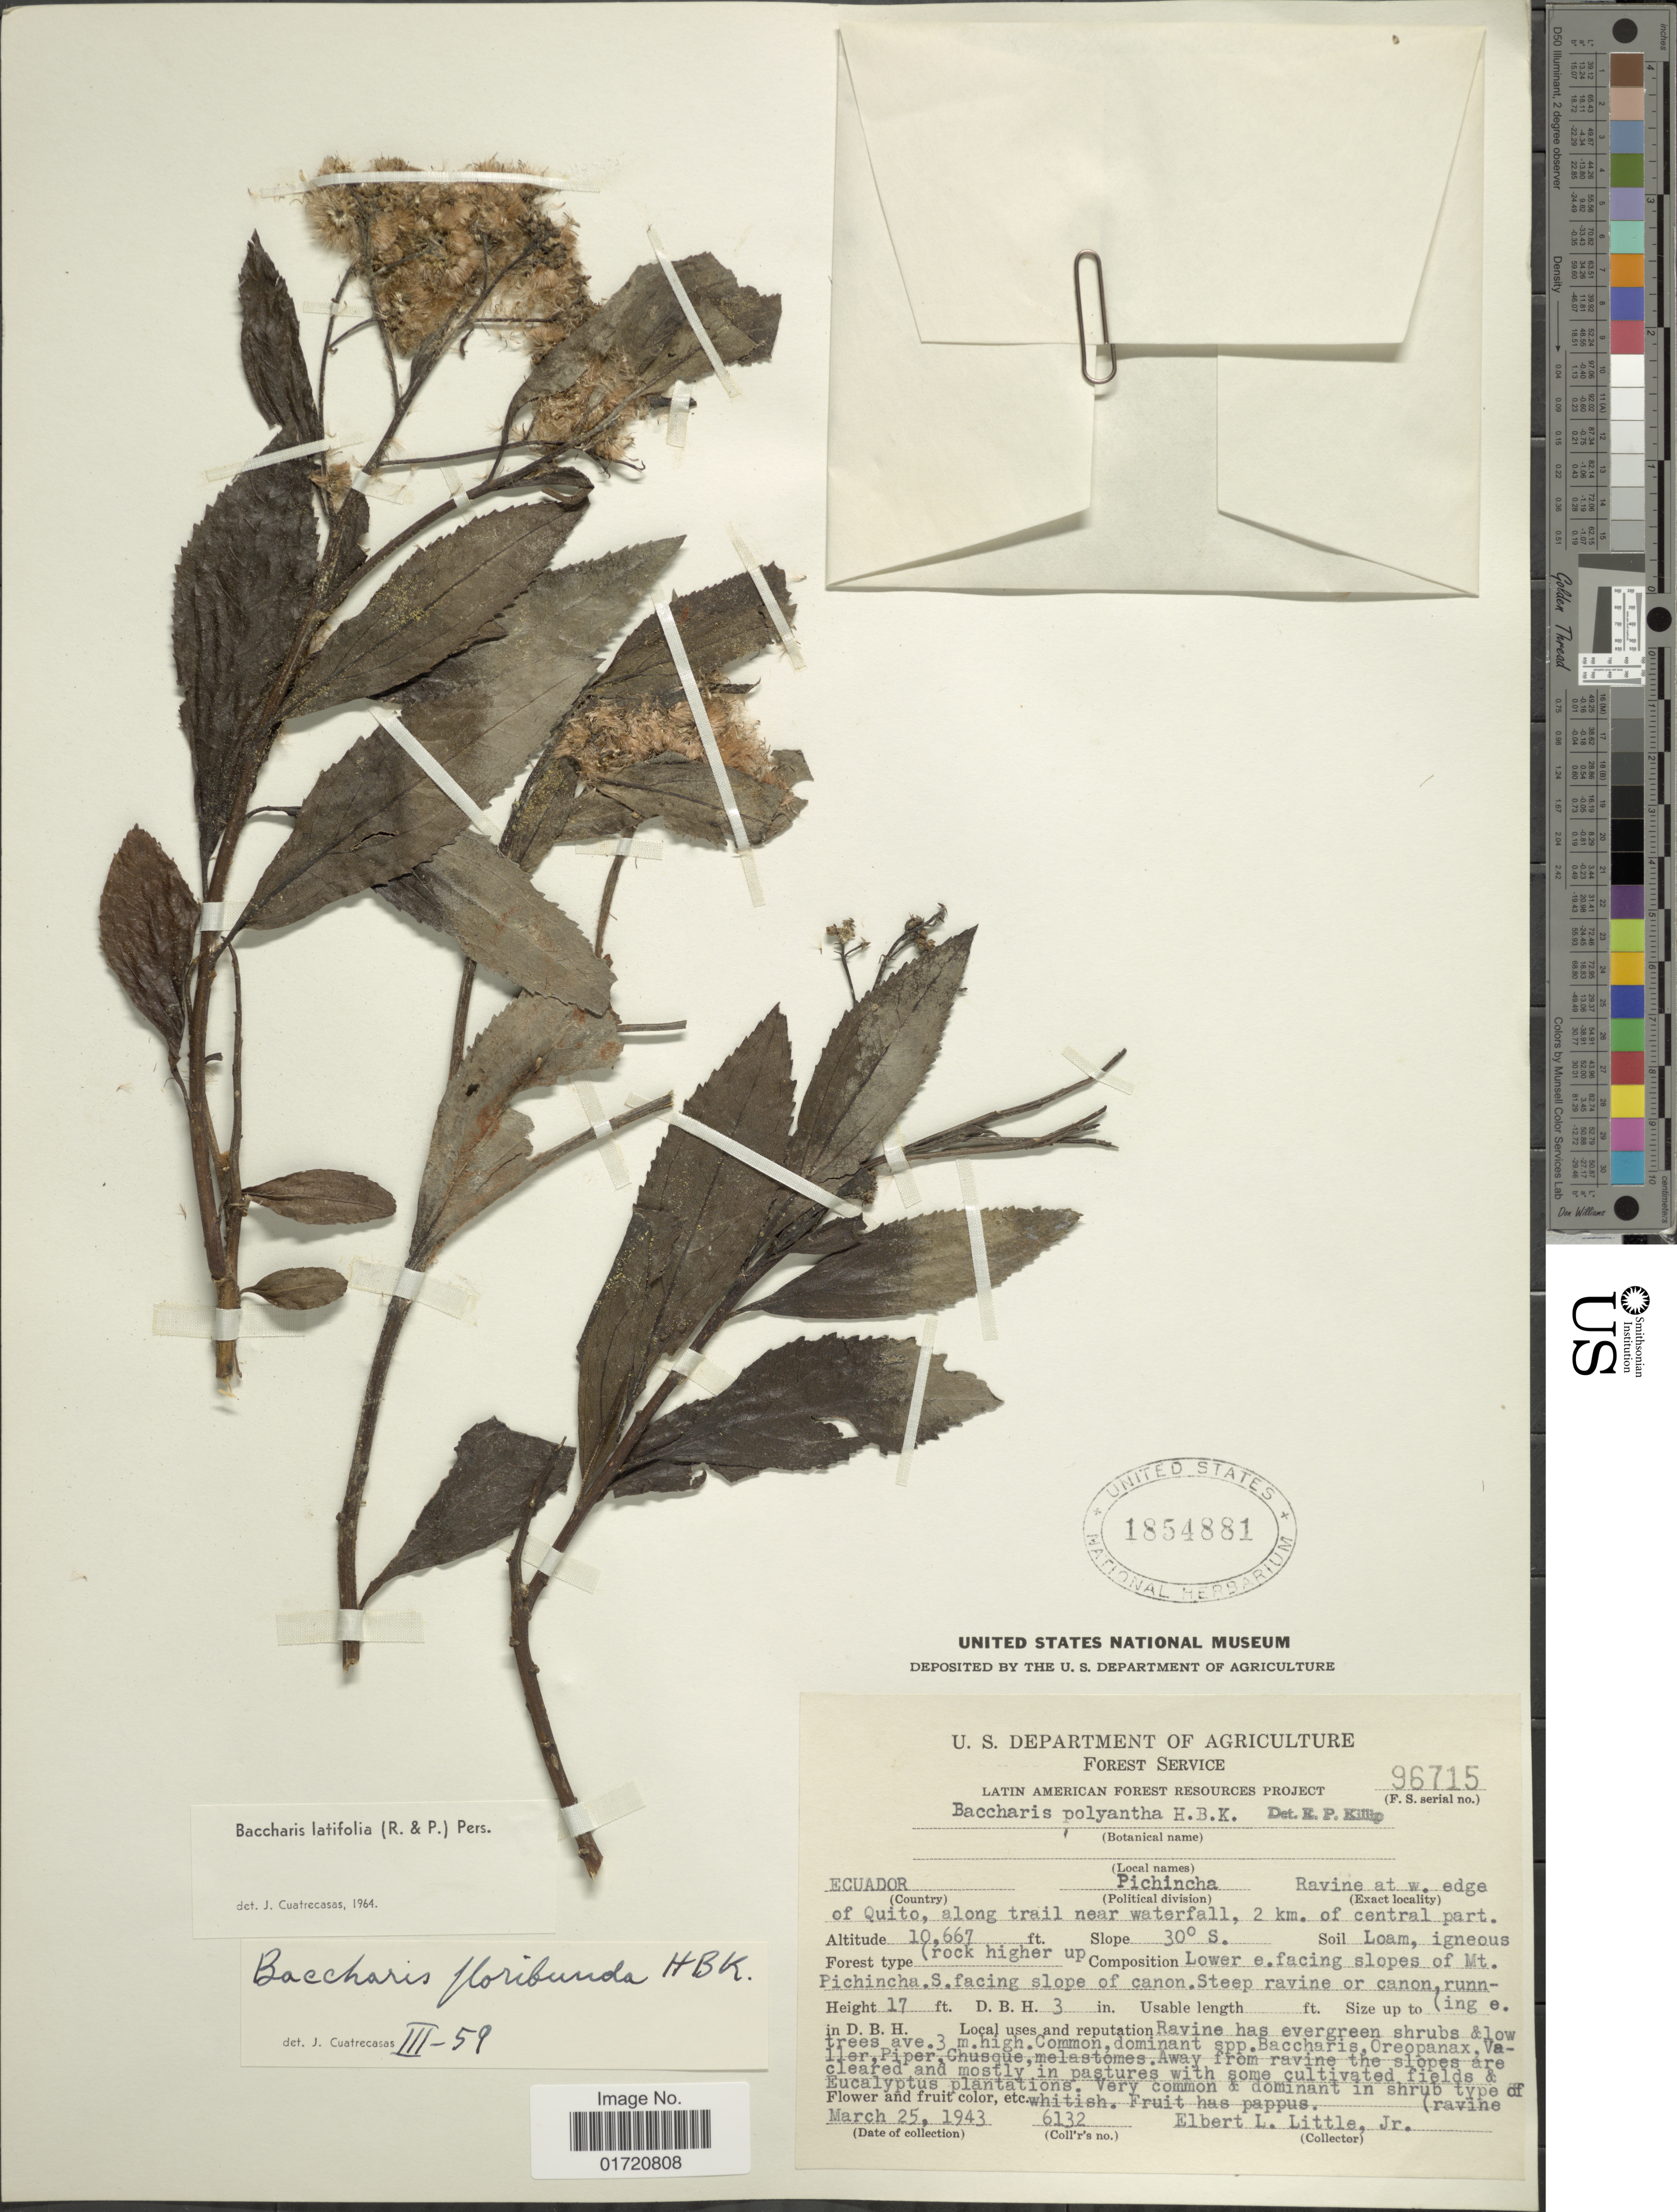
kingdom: Plantae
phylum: Tracheophyta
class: Magnoliopsida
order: Asterales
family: Asteraceae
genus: Baccharis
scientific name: Baccharis latifolia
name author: (Ruiz & Pav.) Pers.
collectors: E. L. Little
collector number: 6132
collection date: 1943-03-25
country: Ecuador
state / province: Pichincha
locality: Ravine at w. edge of Quito, along trail near waterfall, 2 km. of central part.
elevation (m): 3251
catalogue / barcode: US 1854881